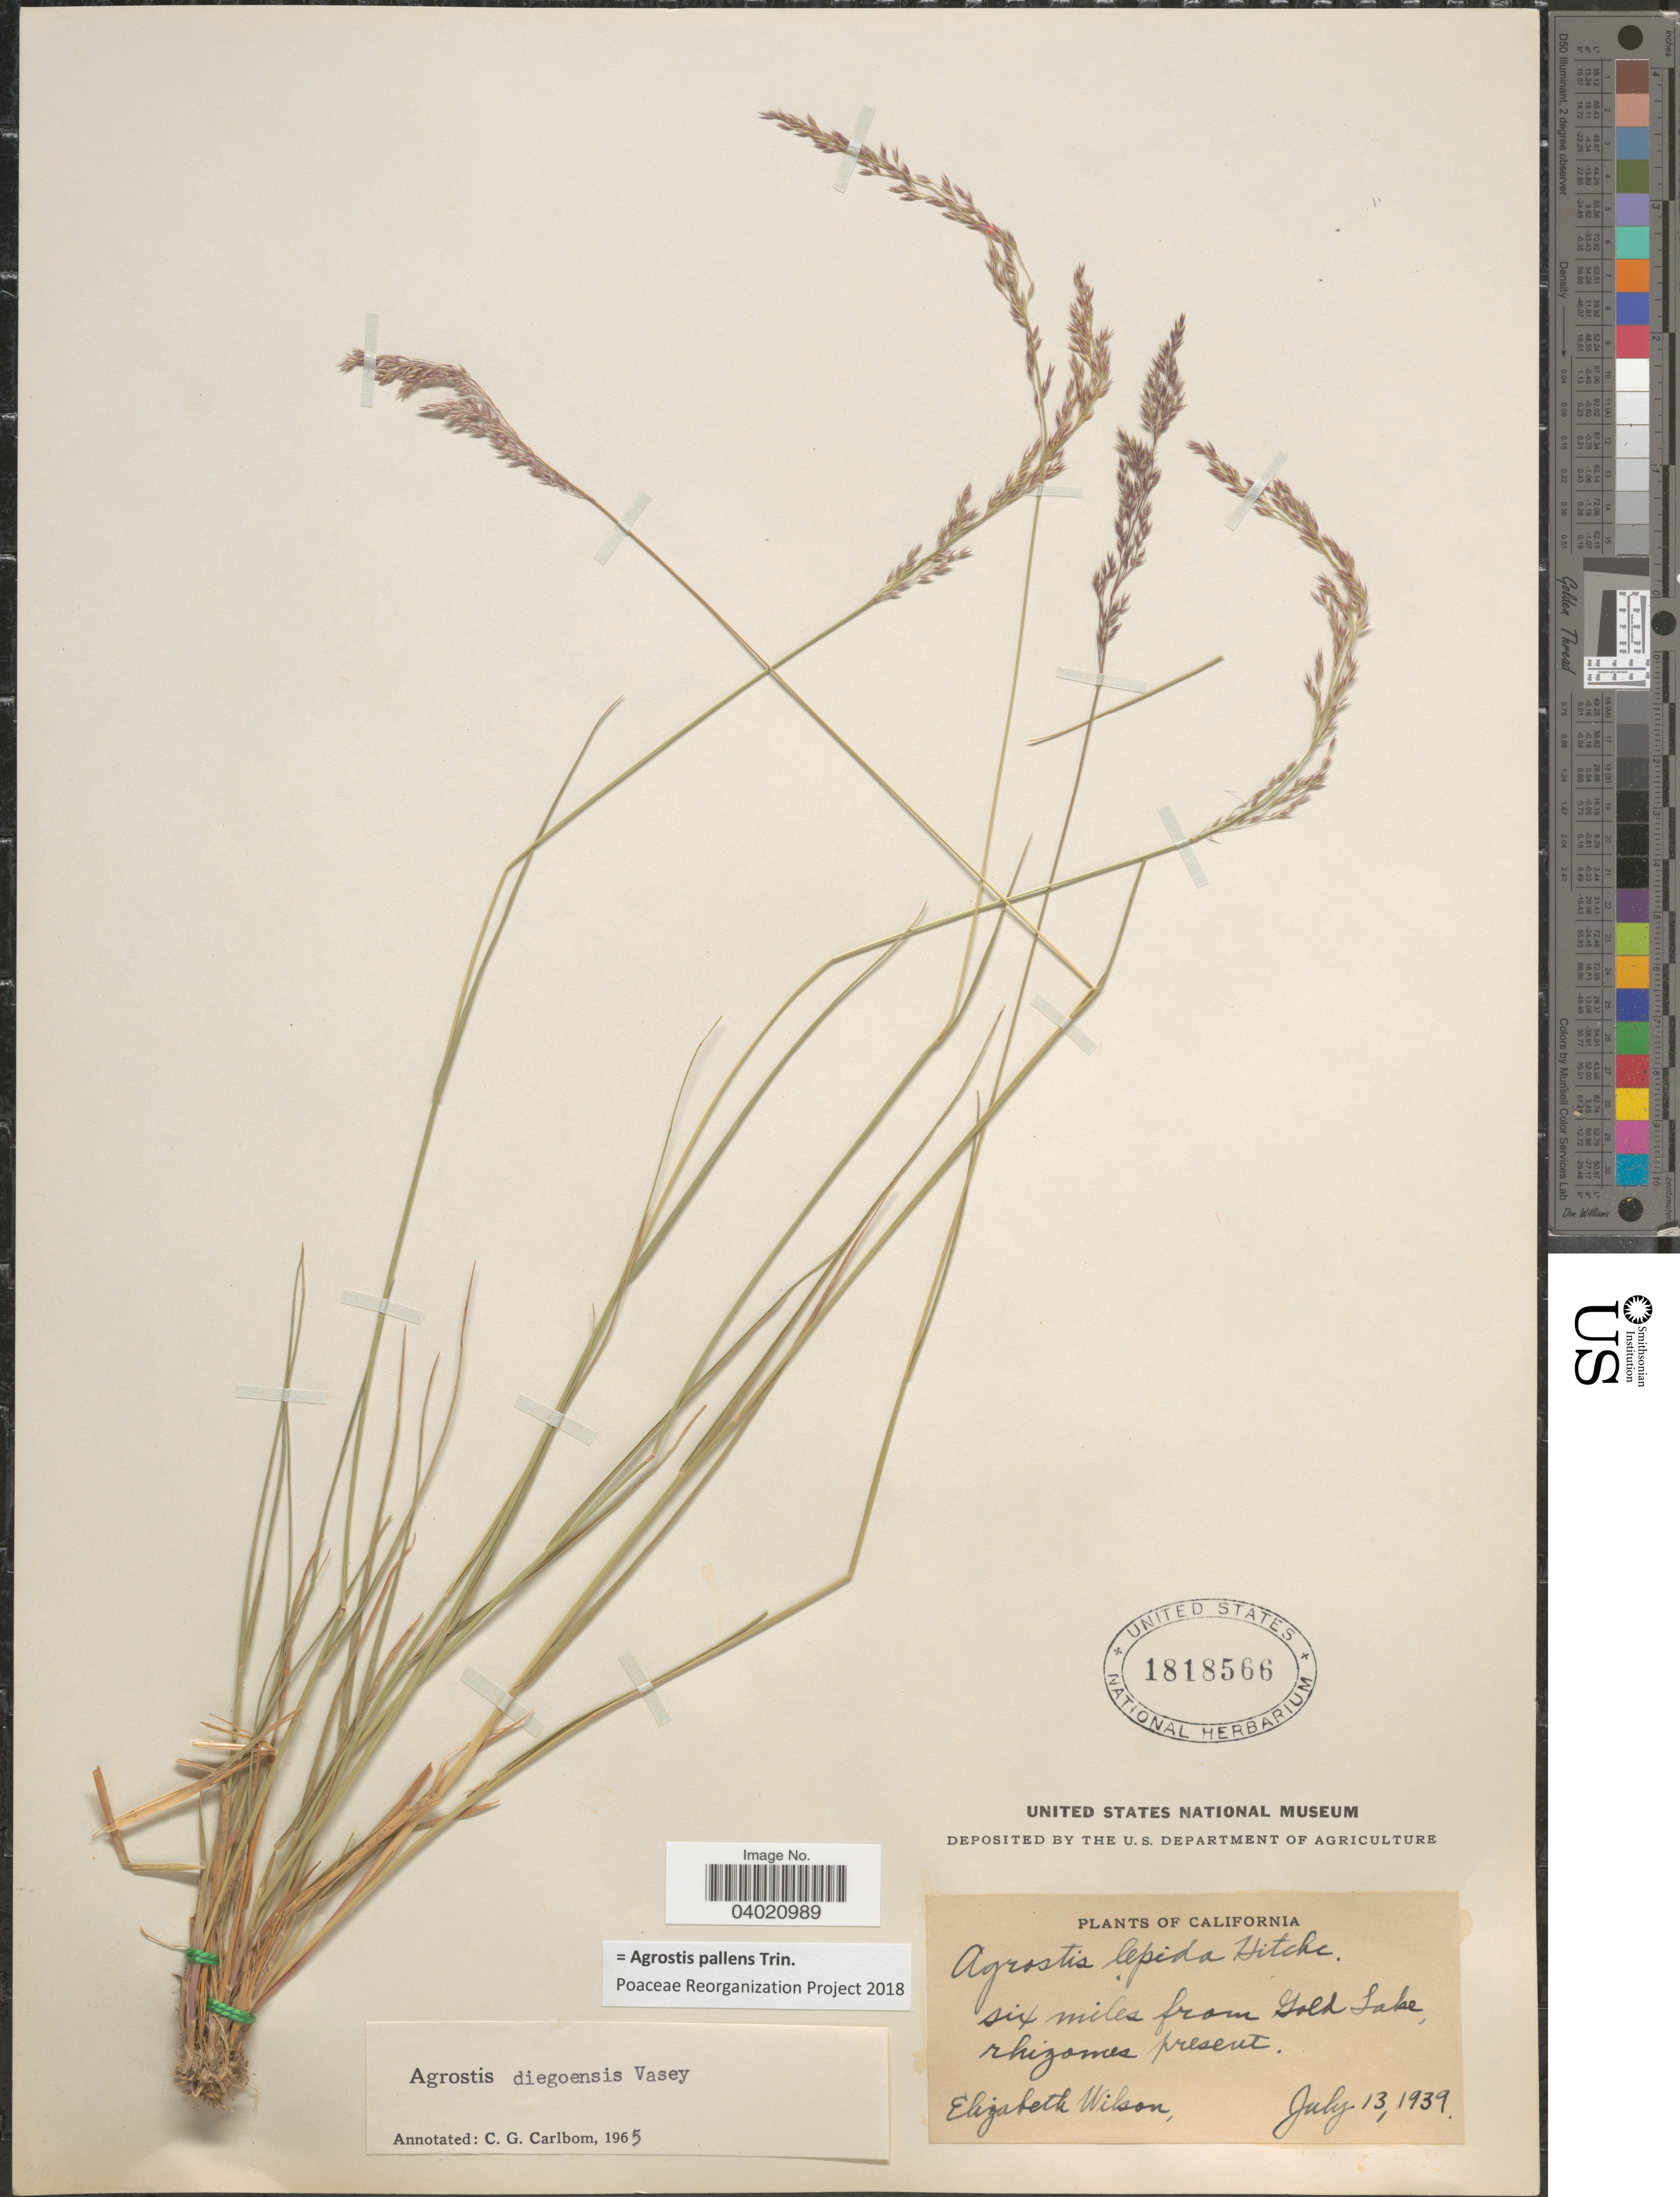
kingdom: Plantae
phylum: Tracheophyta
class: Liliopsida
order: Poales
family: Poaceae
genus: Agrostis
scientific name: Agrostis pallens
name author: Trin.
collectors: E. Wilson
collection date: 1939-07-13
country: United States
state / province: California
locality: Six miles from Gold Lake.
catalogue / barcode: US 1818566